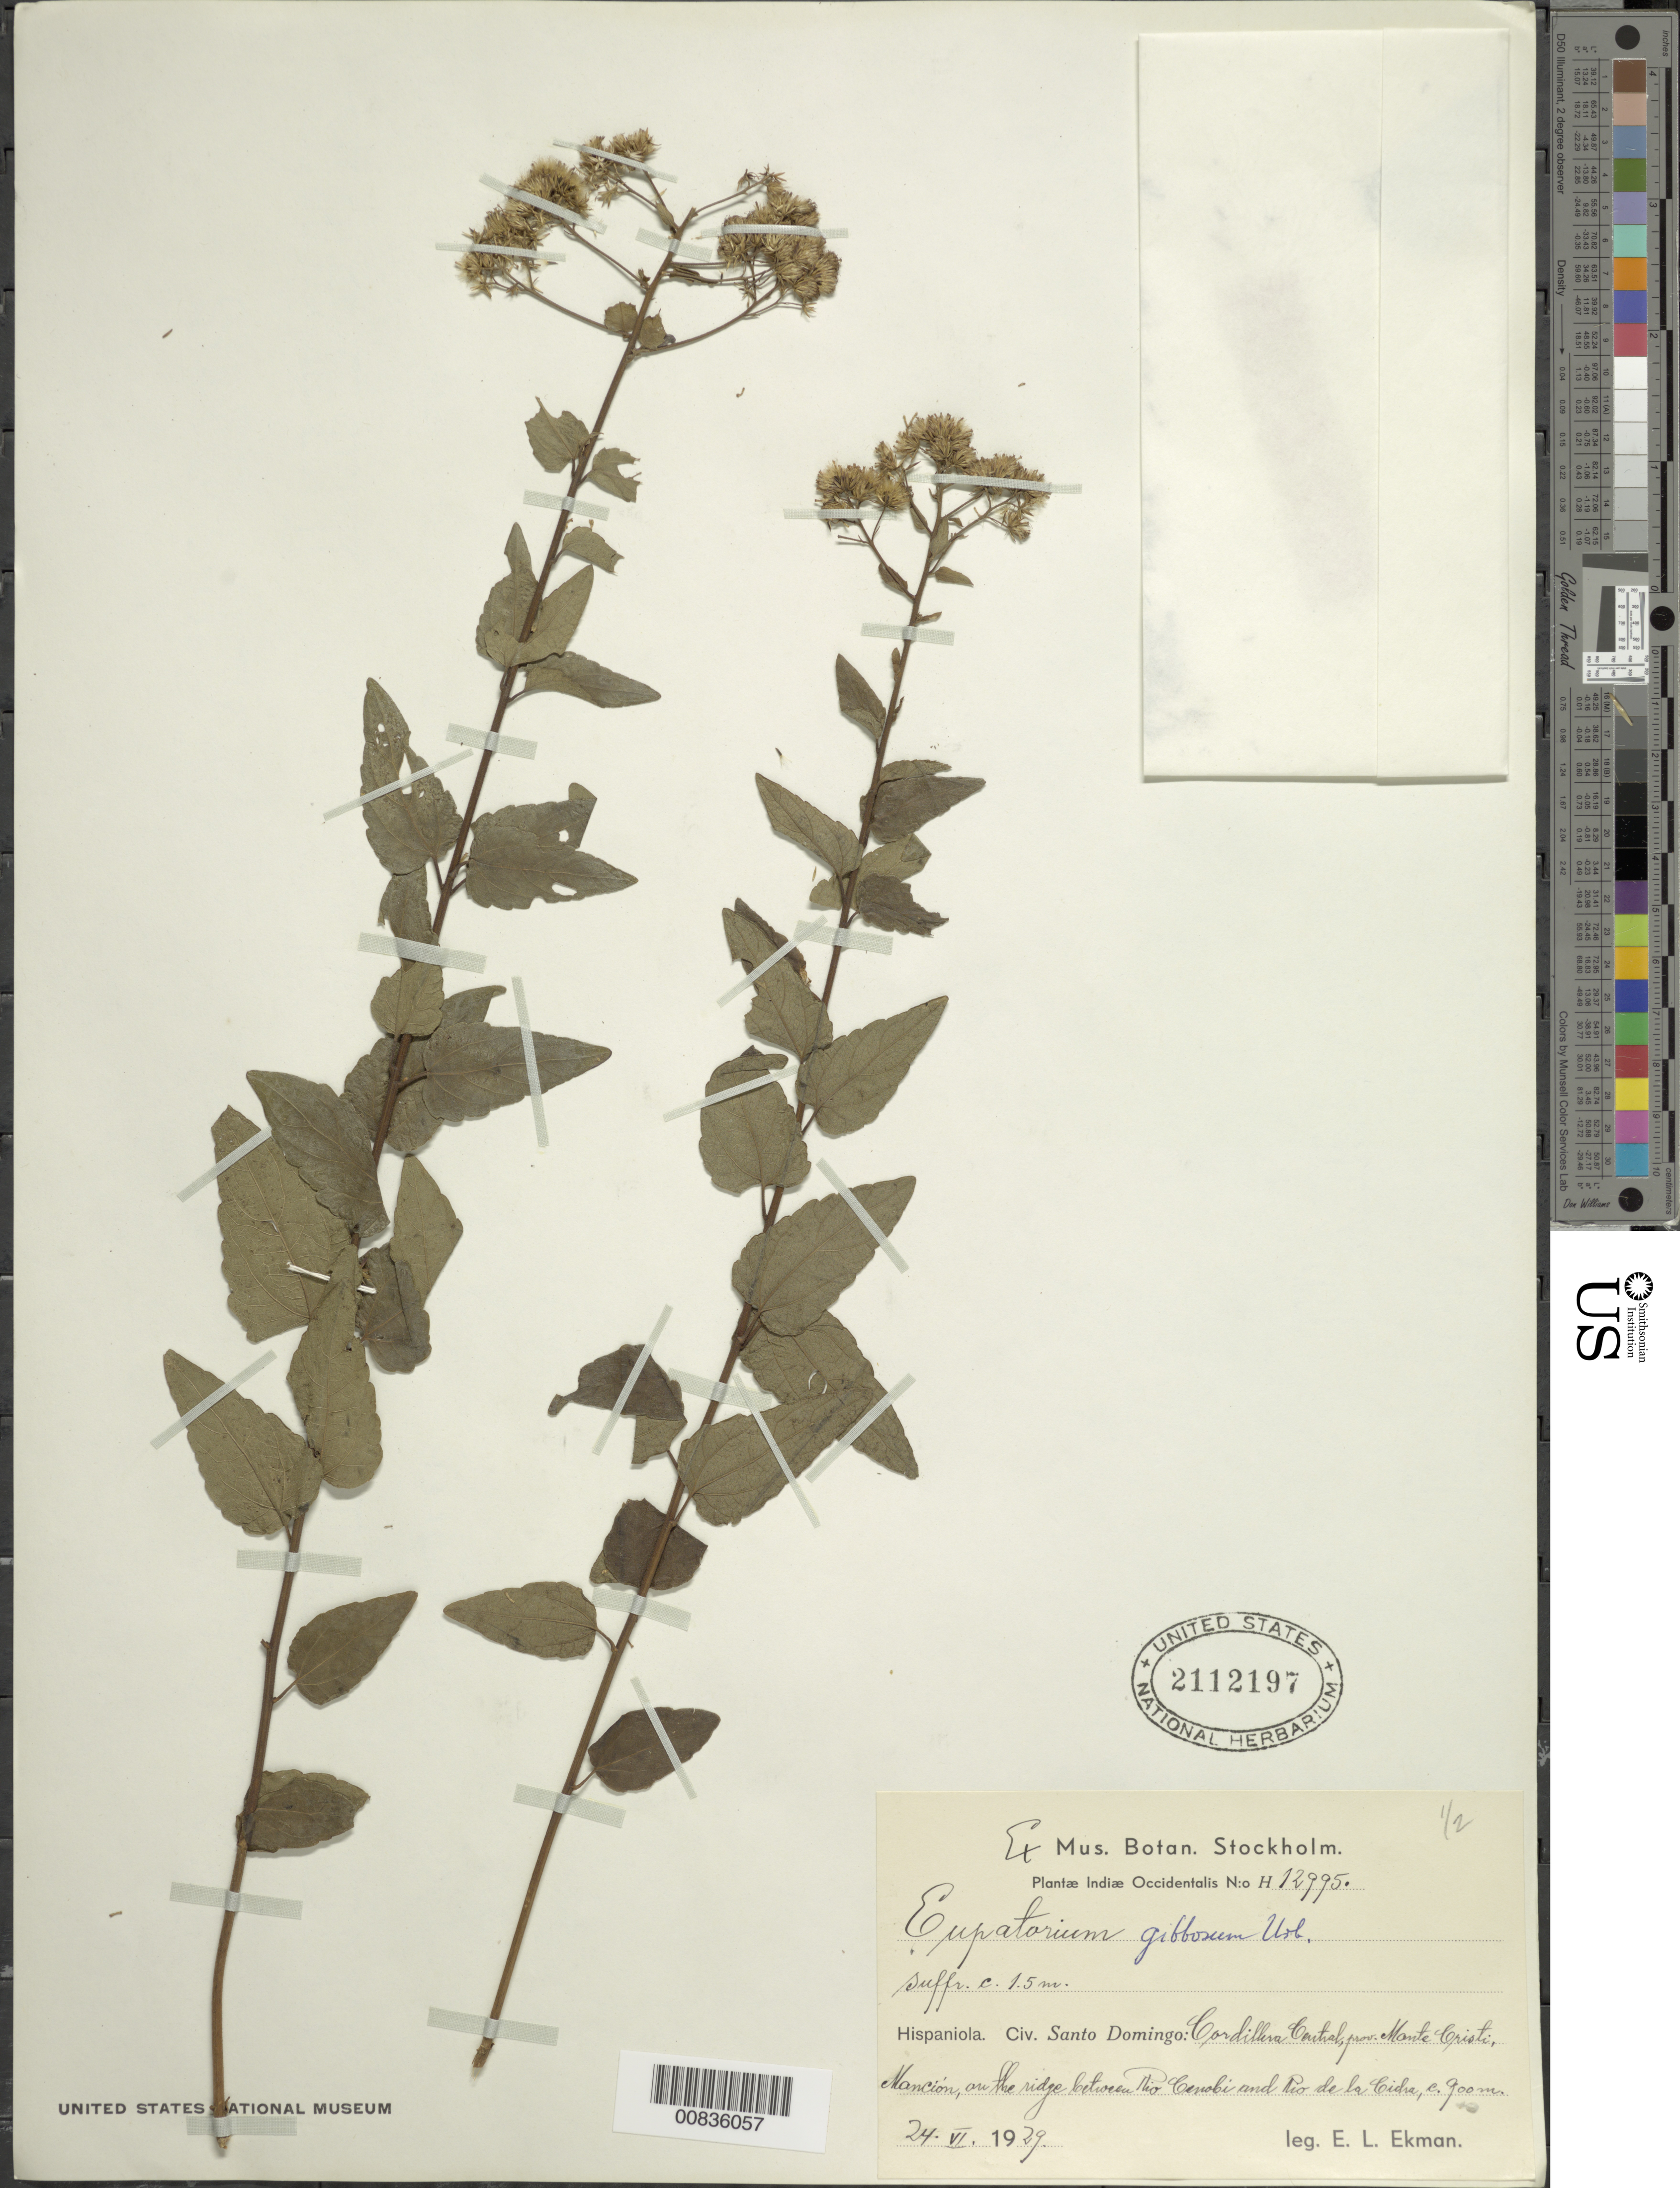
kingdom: Plantae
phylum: Tracheophyta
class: Magnoliopsida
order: Asterales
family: Asteraceae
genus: Koanophyllon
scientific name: Koanophyllon gibbosum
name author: (Urb.) R.M. King & H. Rob.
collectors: E. L. Ekman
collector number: H 12995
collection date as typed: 24 Jun 1929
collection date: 1929-06-24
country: Dominican Republic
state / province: Monte Cristi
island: Hispaniola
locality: Cordillera Central, Moncion, on the ridge between Rio Cenobi and Rio de la Cidra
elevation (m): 900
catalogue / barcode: US 2112197